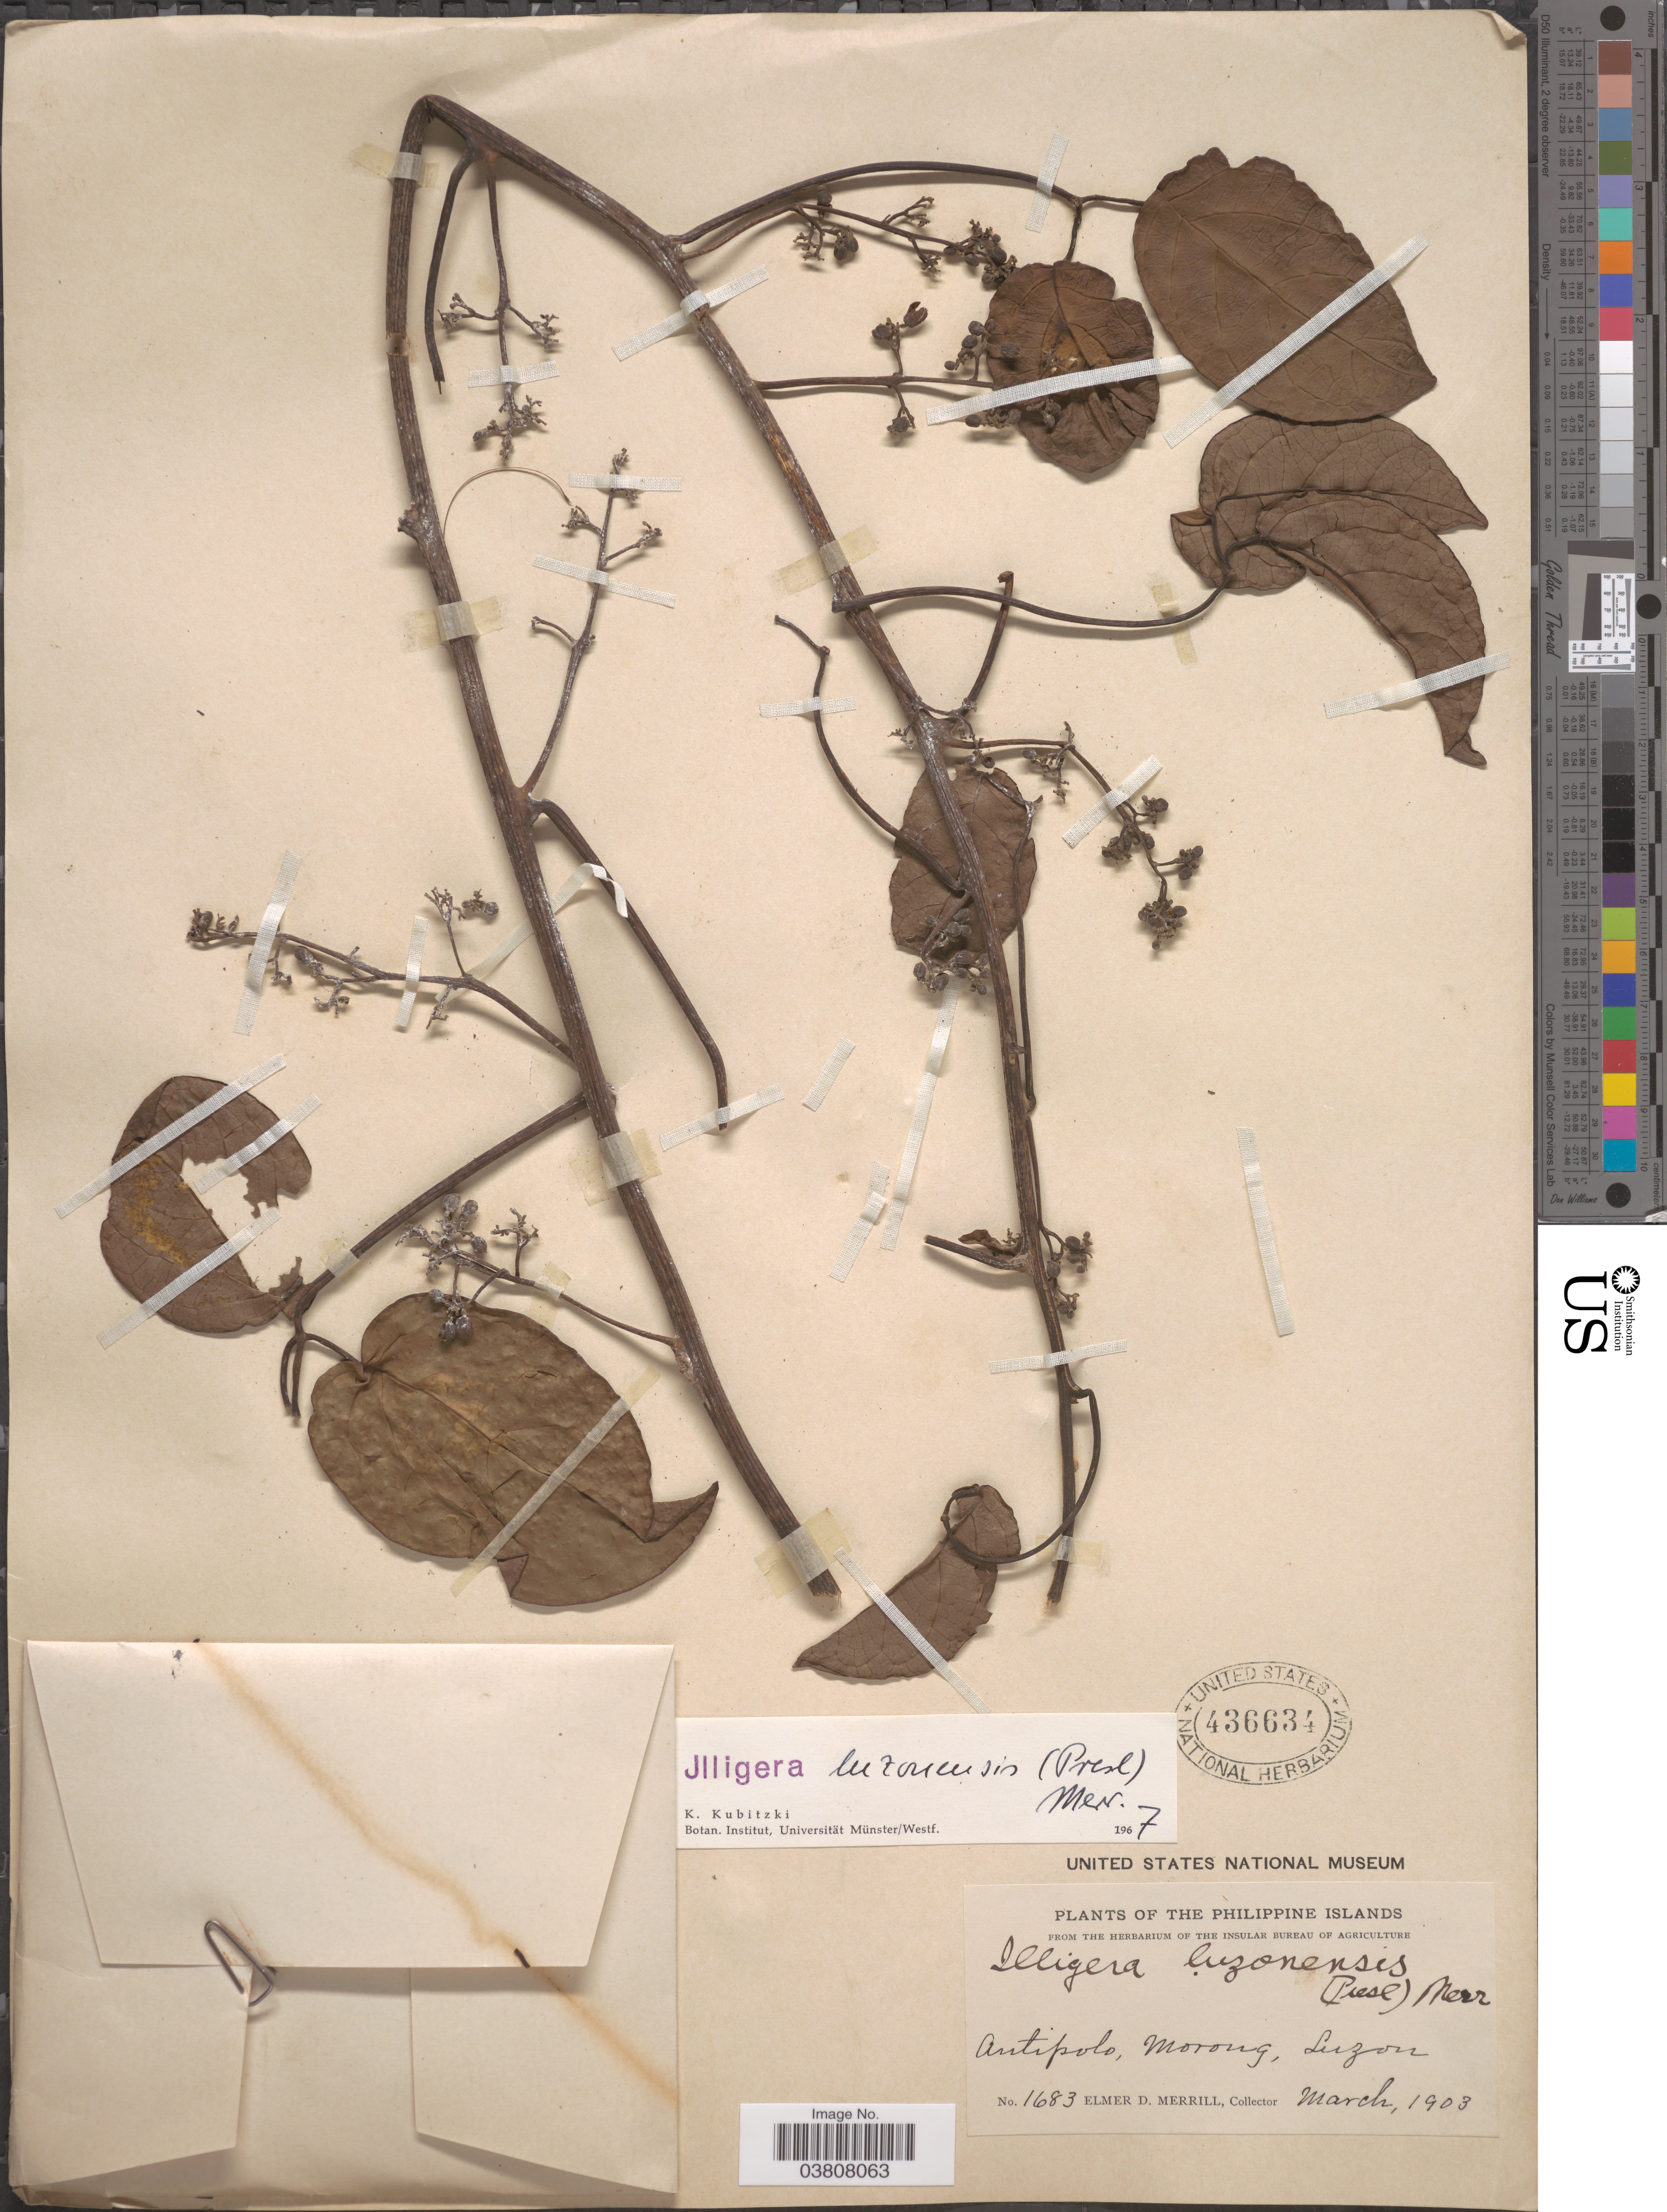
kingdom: Plantae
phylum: Tracheophyta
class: Magnoliopsida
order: Laurales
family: Hernandiaceae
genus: Illigera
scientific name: Illigera luzonensis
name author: (C. Presl) Merr.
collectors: E. D. Merrill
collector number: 1683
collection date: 1903-03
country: Philippines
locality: Antipolo, Morong, Luzon.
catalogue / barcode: US 436634